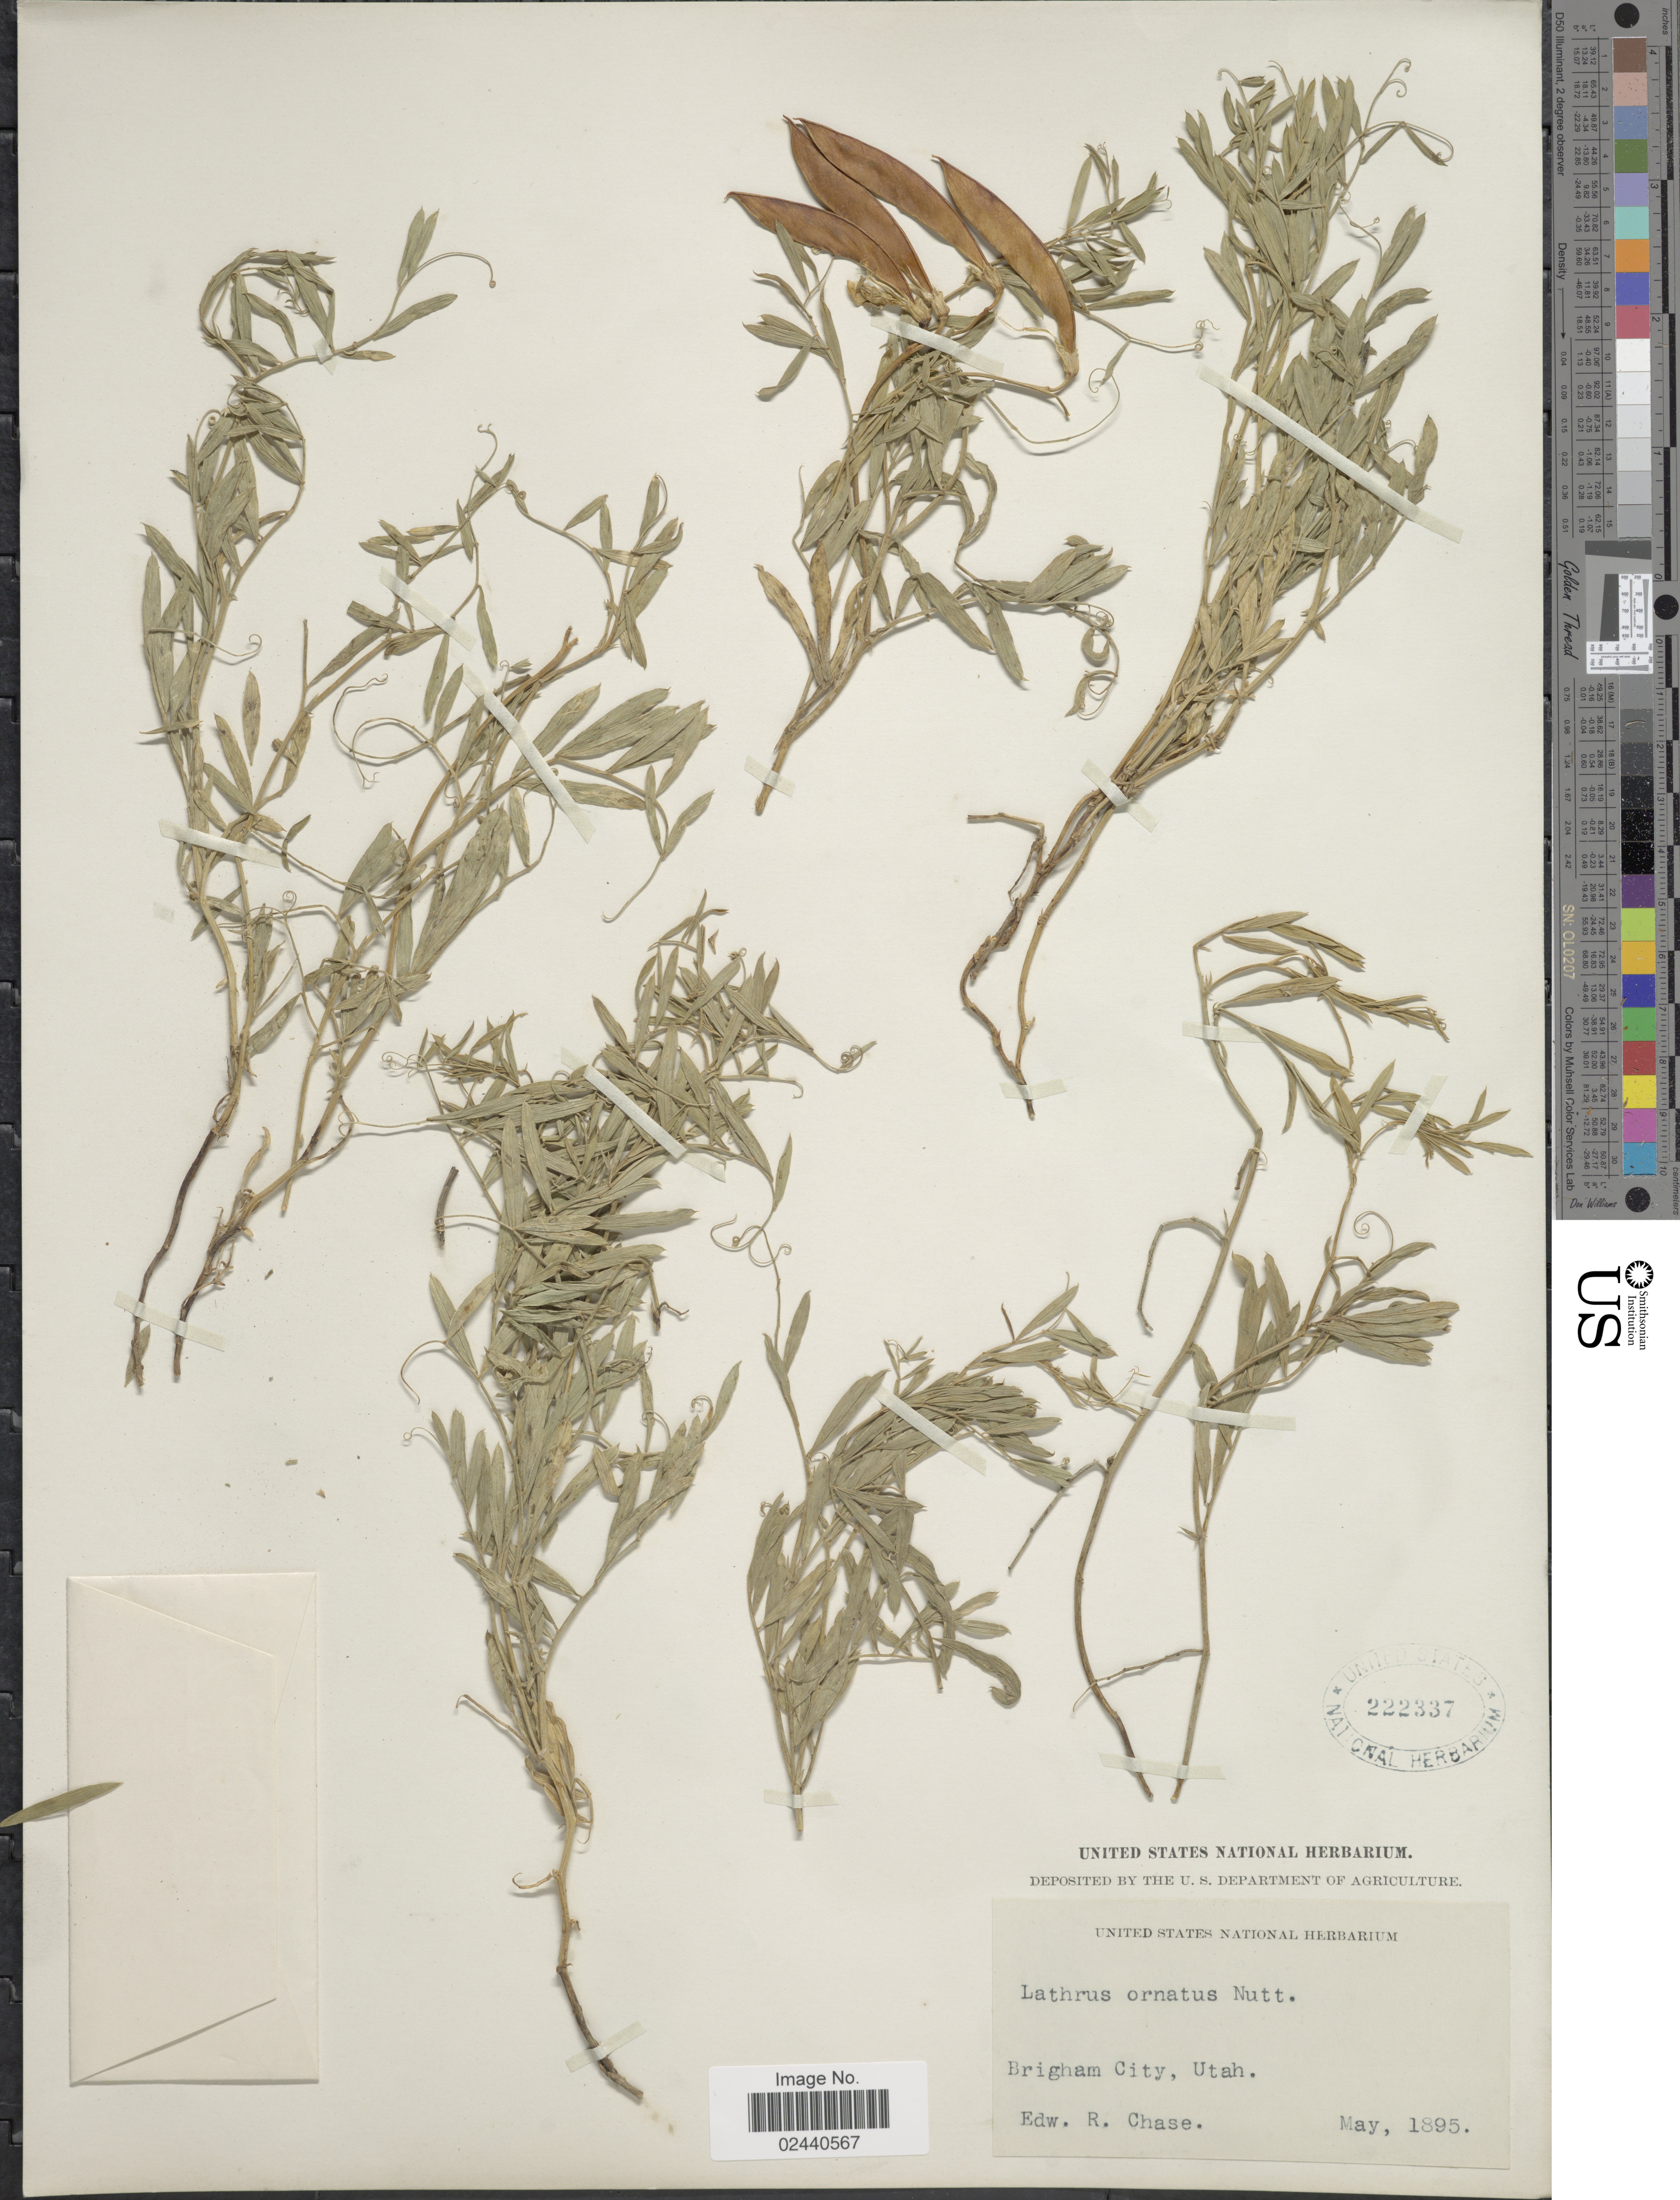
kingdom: Plantae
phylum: Tracheophyta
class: Magnoliopsida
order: Fabales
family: Fabaceae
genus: Lathyrus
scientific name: Lathyrus incanus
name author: (J.G. Sm. & Rydb.) Rydb.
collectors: E. Chase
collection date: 1895-05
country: United States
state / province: Utah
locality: Brigham City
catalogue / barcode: US 222337